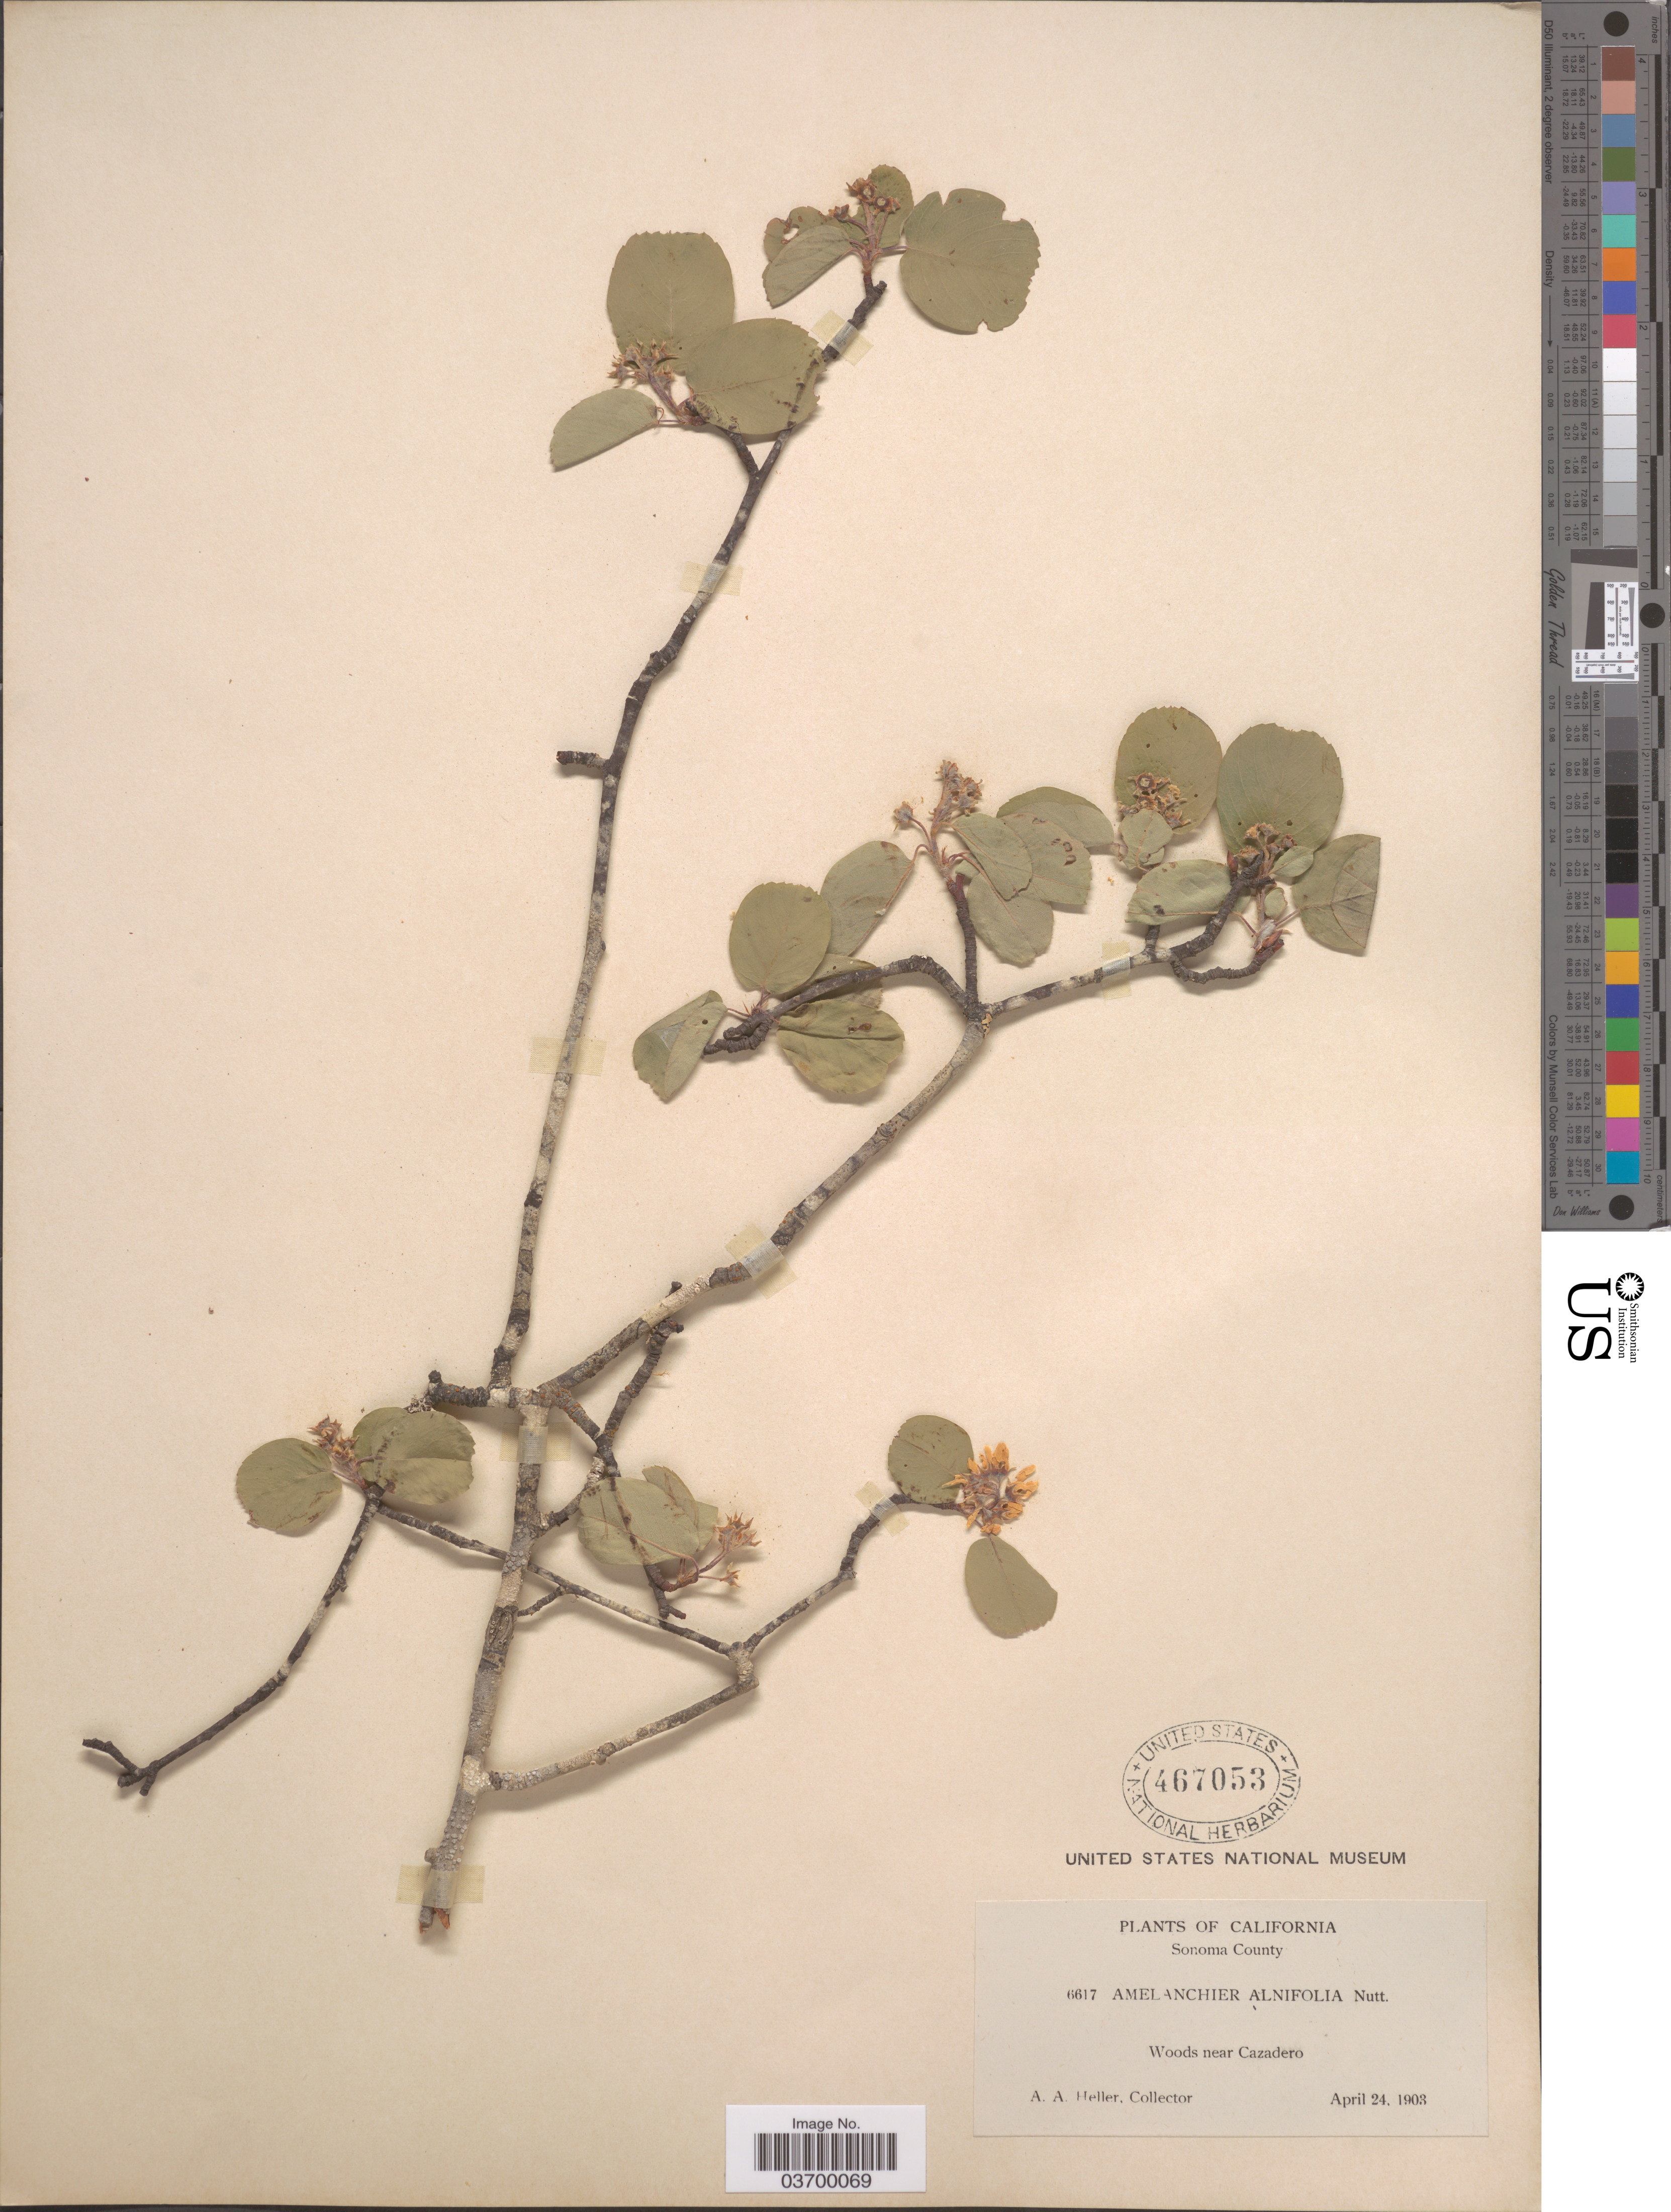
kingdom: Plantae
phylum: Tracheophyta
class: Magnoliopsida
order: Rosales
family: Rosaceae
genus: Amelanchier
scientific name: Amelanchier alnifolia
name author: (Nutt.) Nutt. ex M. Roem.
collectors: A. A. Heller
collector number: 6617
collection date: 1903-04-24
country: United States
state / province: California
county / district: Sonoma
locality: Sonoma County. Woods near Cazadero.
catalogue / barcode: US 467053